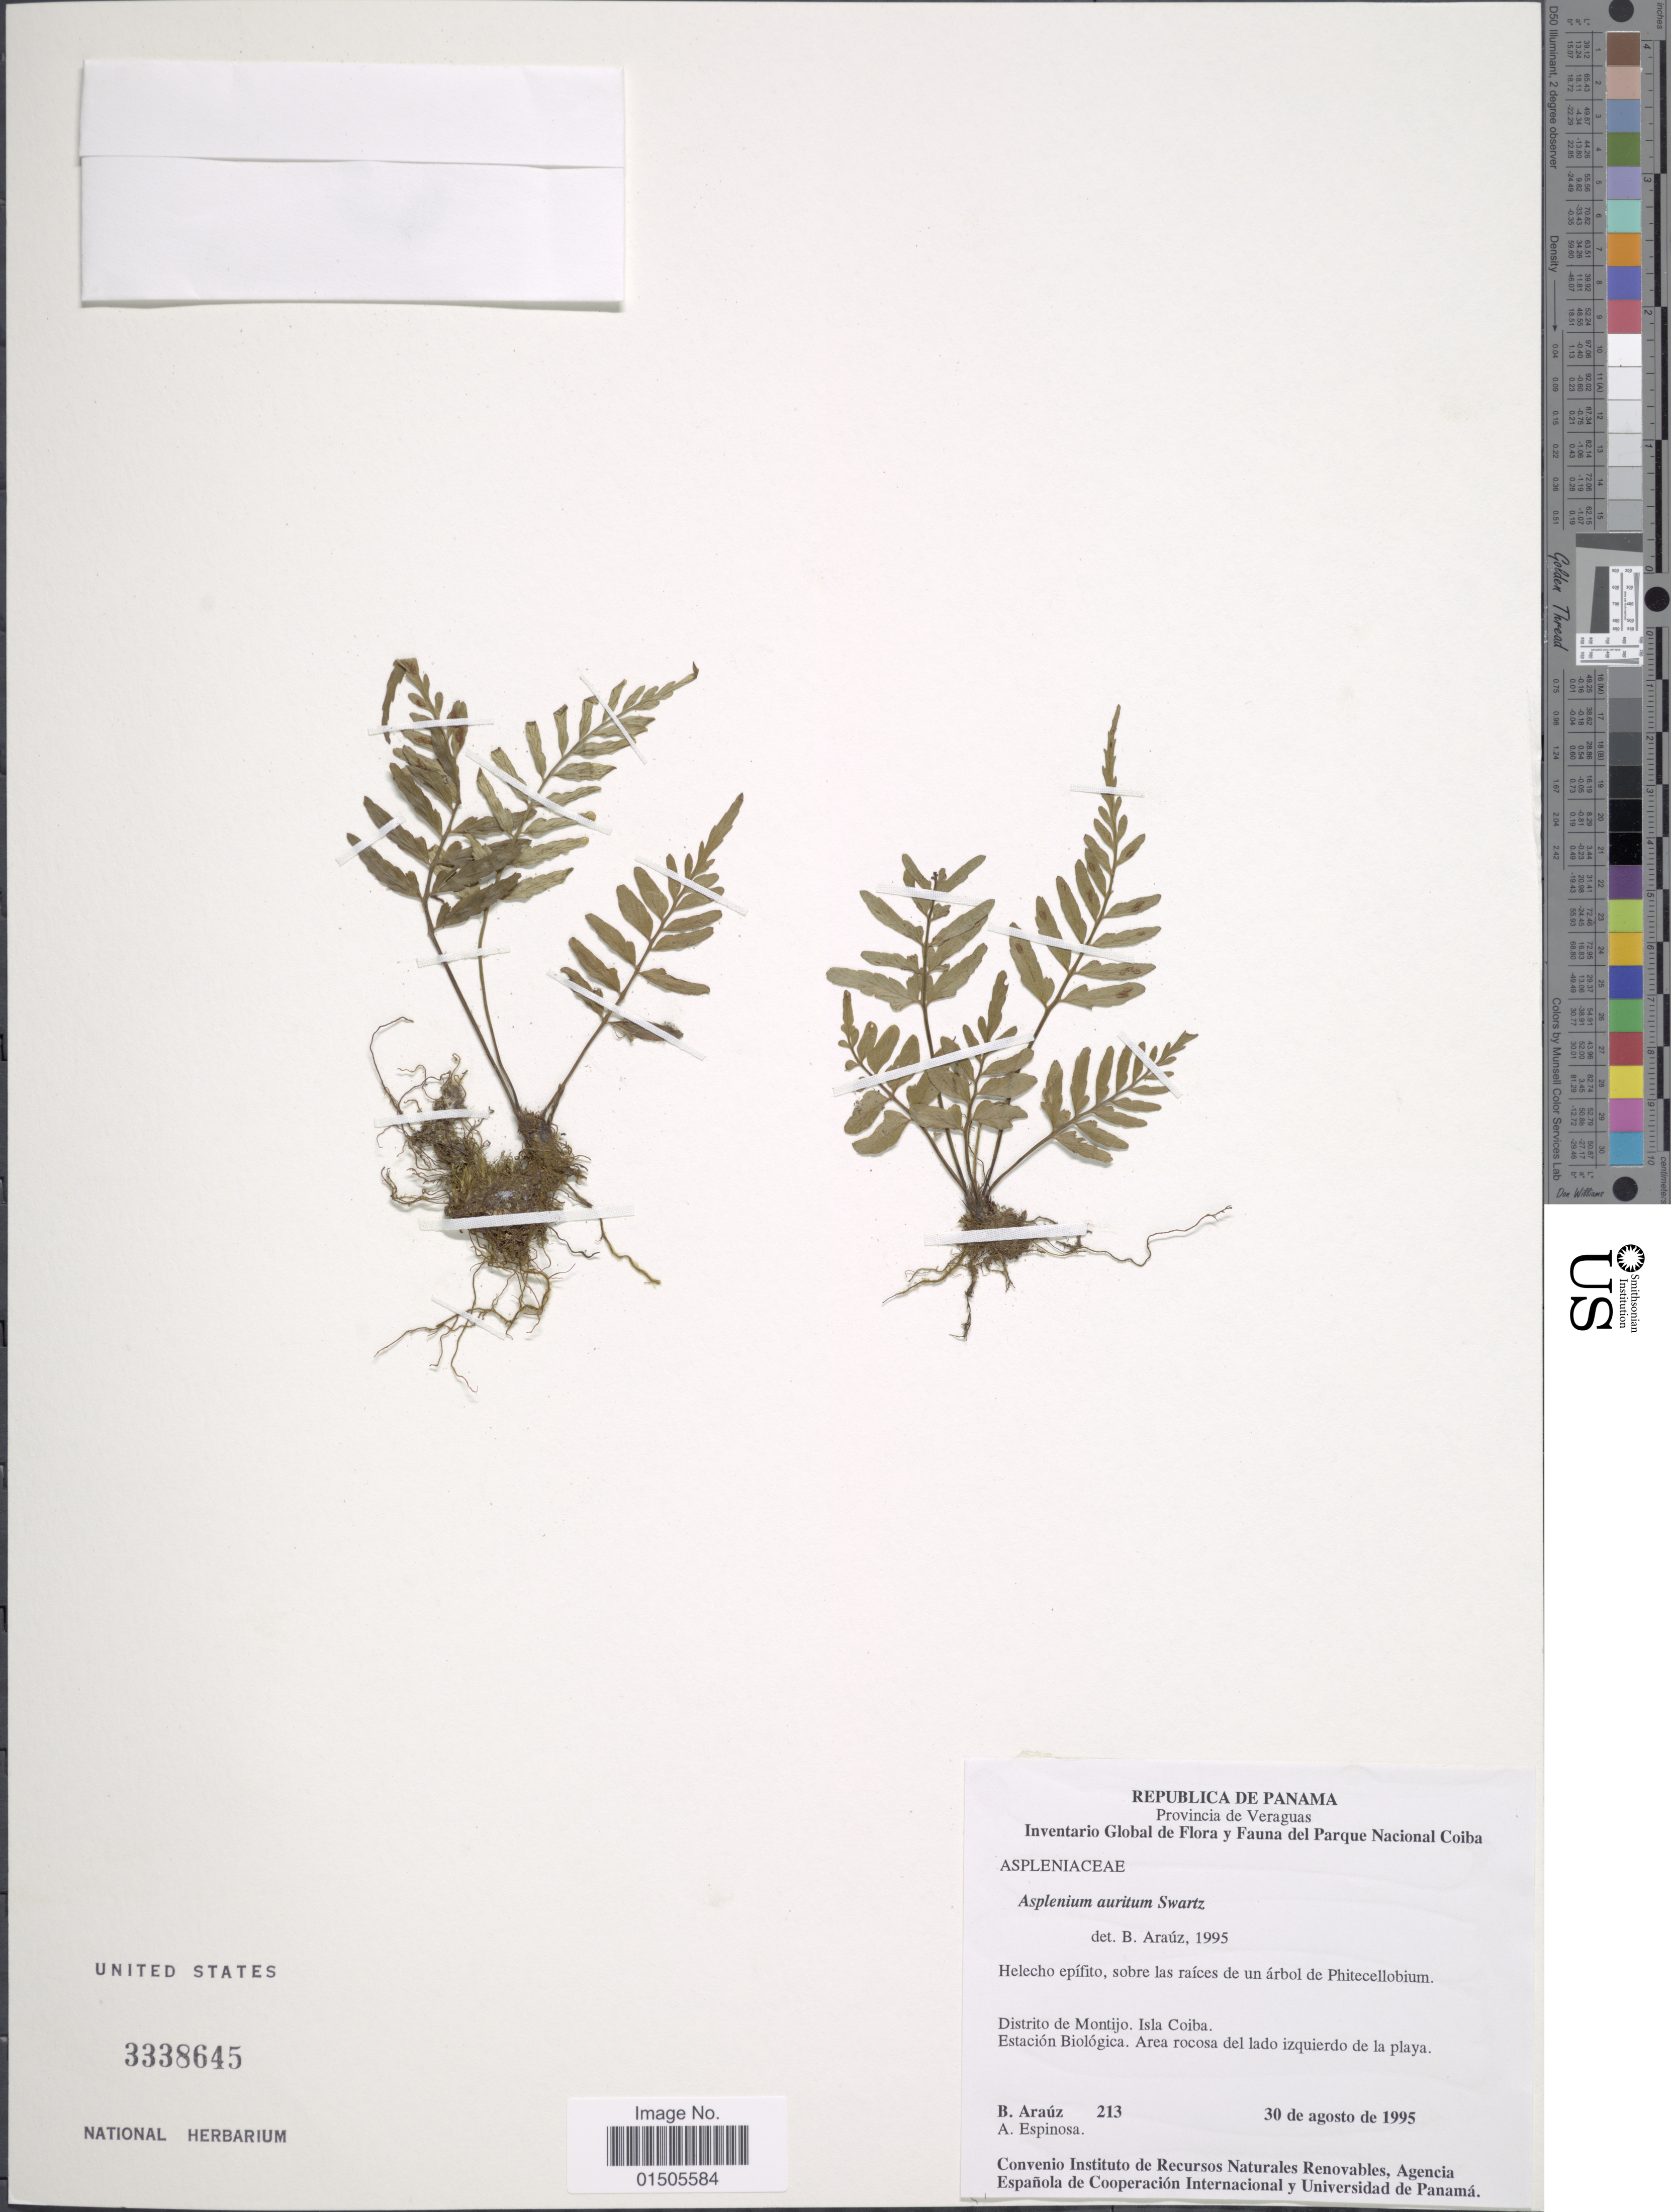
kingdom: Plantae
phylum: Tracheophyta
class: Polypodiopsida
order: Polypodiales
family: Aspleniaceae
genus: Asplenium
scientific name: Asplenium auritum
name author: Sw.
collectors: B. Araúz & A. Espinosa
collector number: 213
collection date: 1995-08-30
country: Panama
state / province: Veraguas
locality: Distrito de Montijo, Isla Coiba, Estacion Biologica, Area rocosa del lado izquierdo de la playa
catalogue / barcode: US 3338645